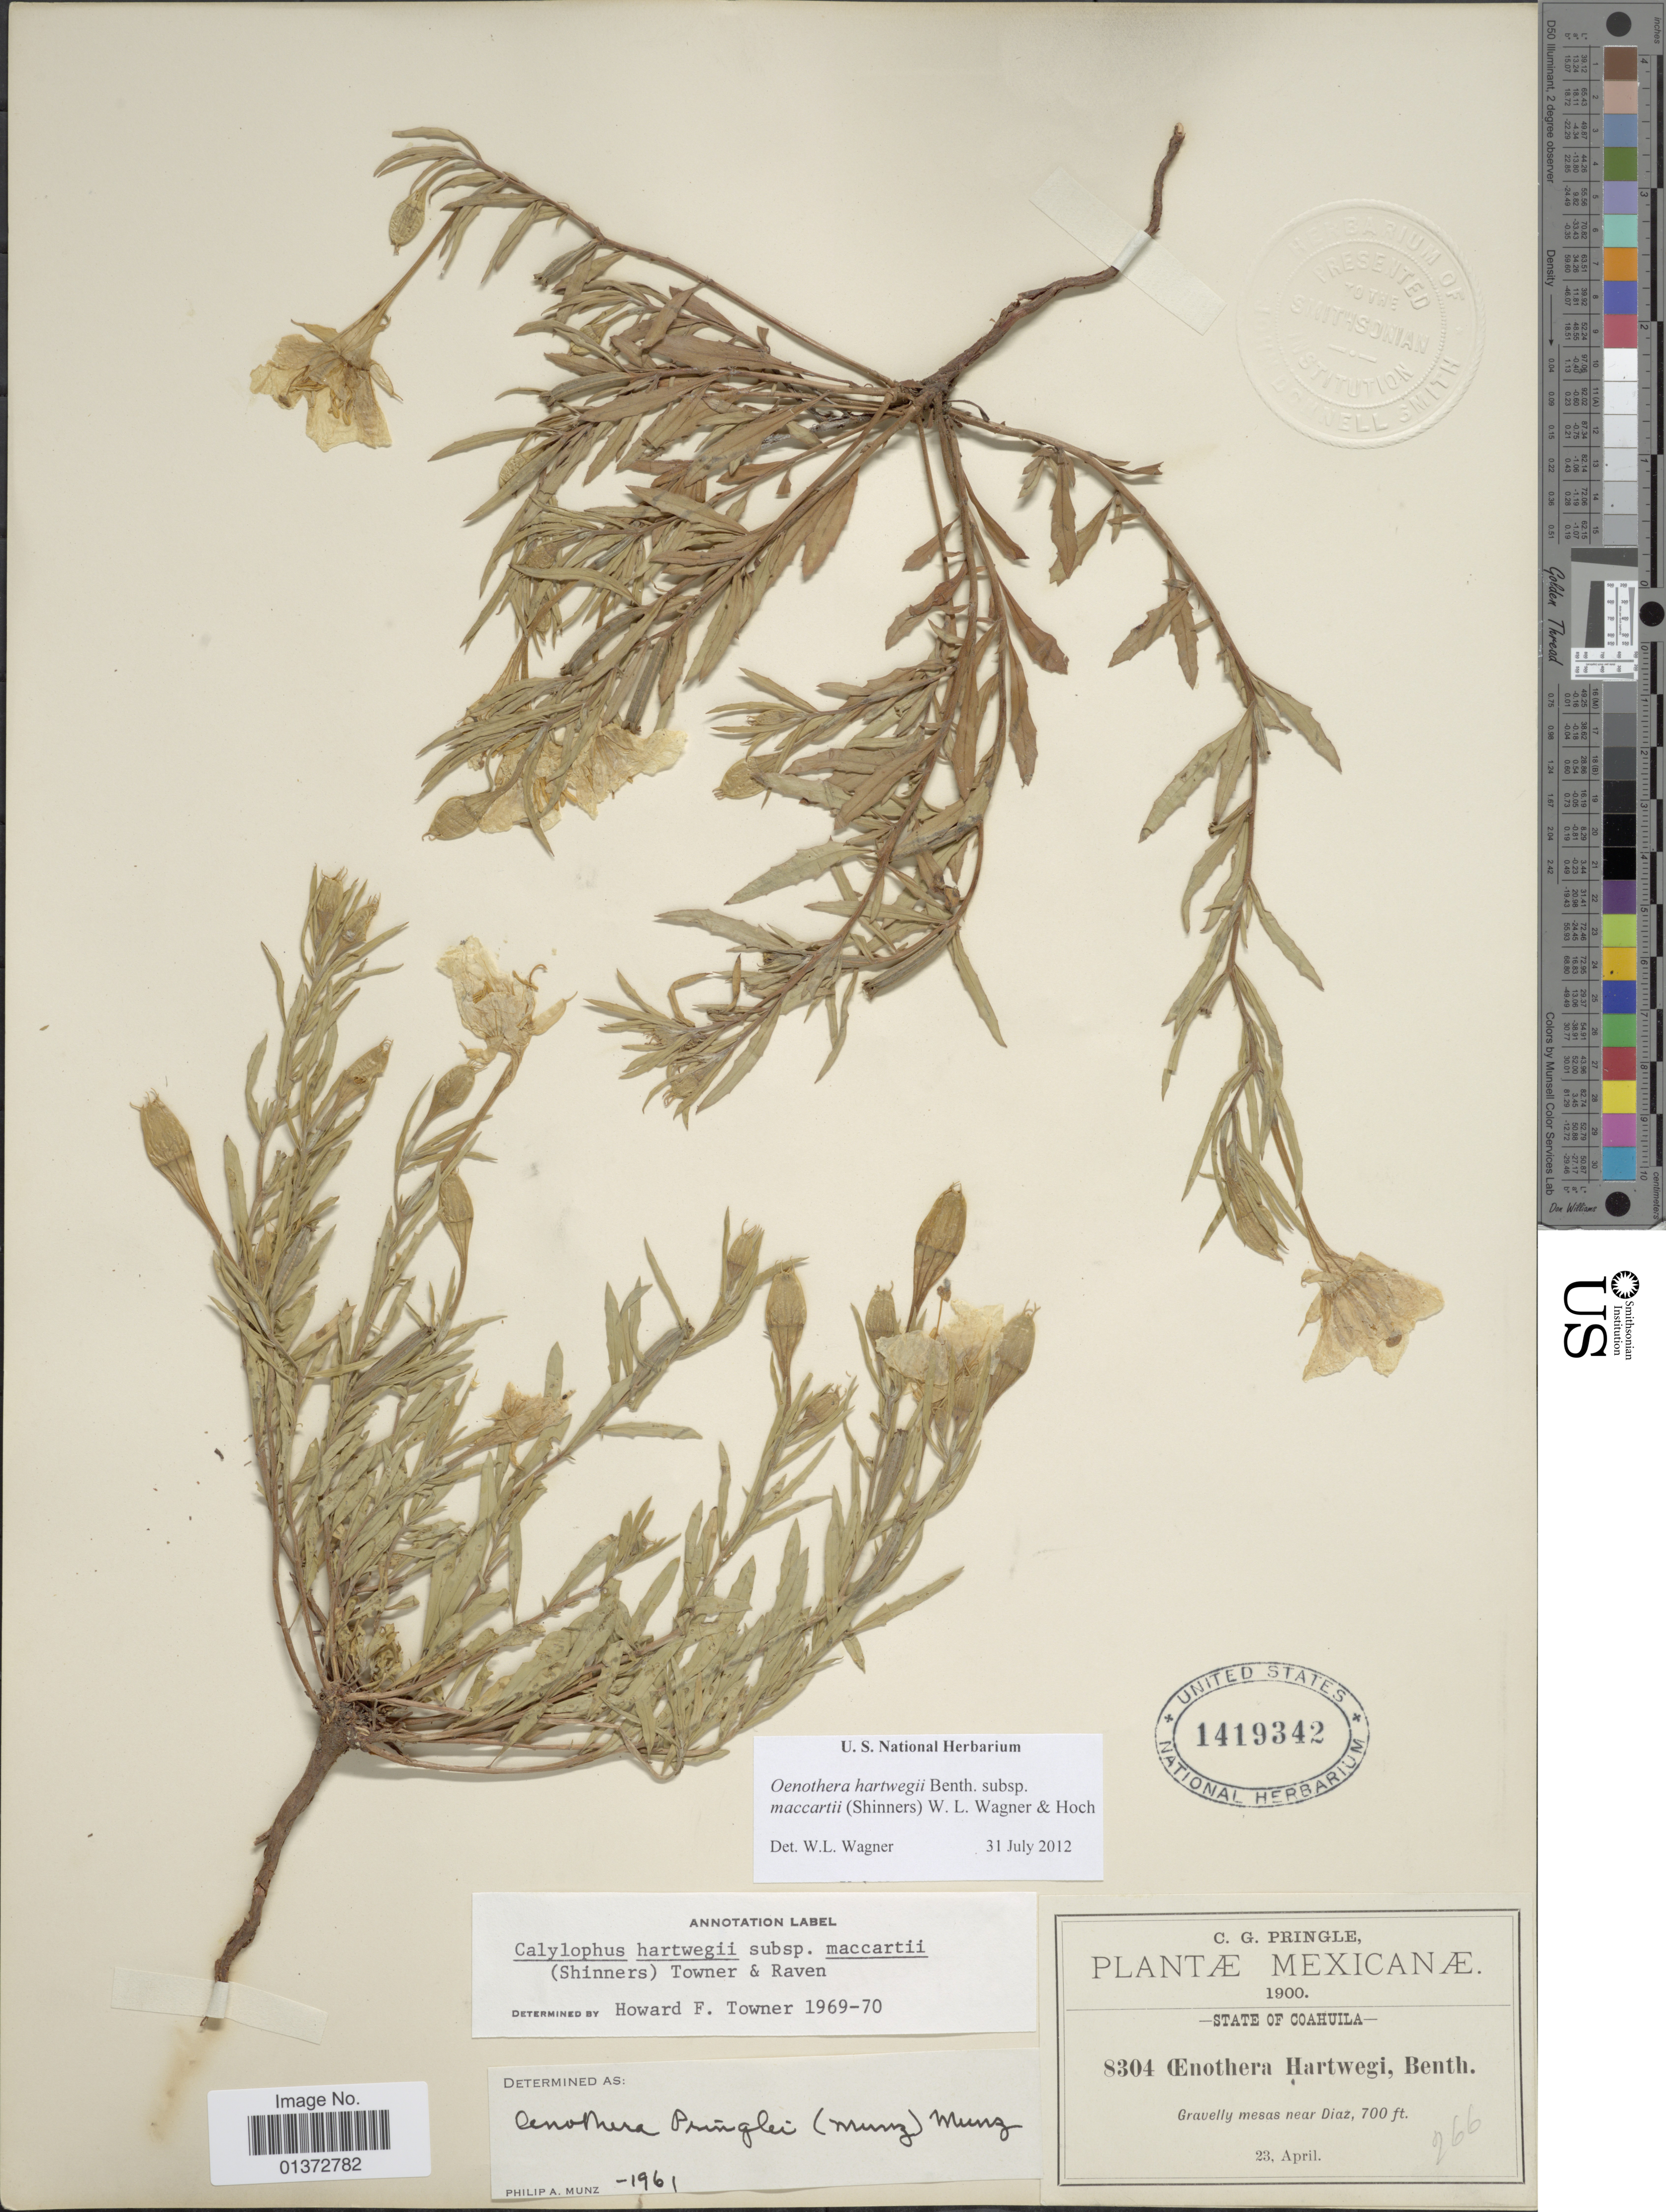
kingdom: Plantae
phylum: Tracheophyta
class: Magnoliopsida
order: Myrtales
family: Onagraceae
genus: Oenothera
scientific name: Oenothera hartwegii subsp. maccartii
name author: (Shinners) W.L. Wagner & Hoch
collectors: C. G. Pringle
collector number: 8304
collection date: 1900-04-23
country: Mexico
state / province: Coahuila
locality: Gravelly mesas near Diaz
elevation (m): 213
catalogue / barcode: US 1419342